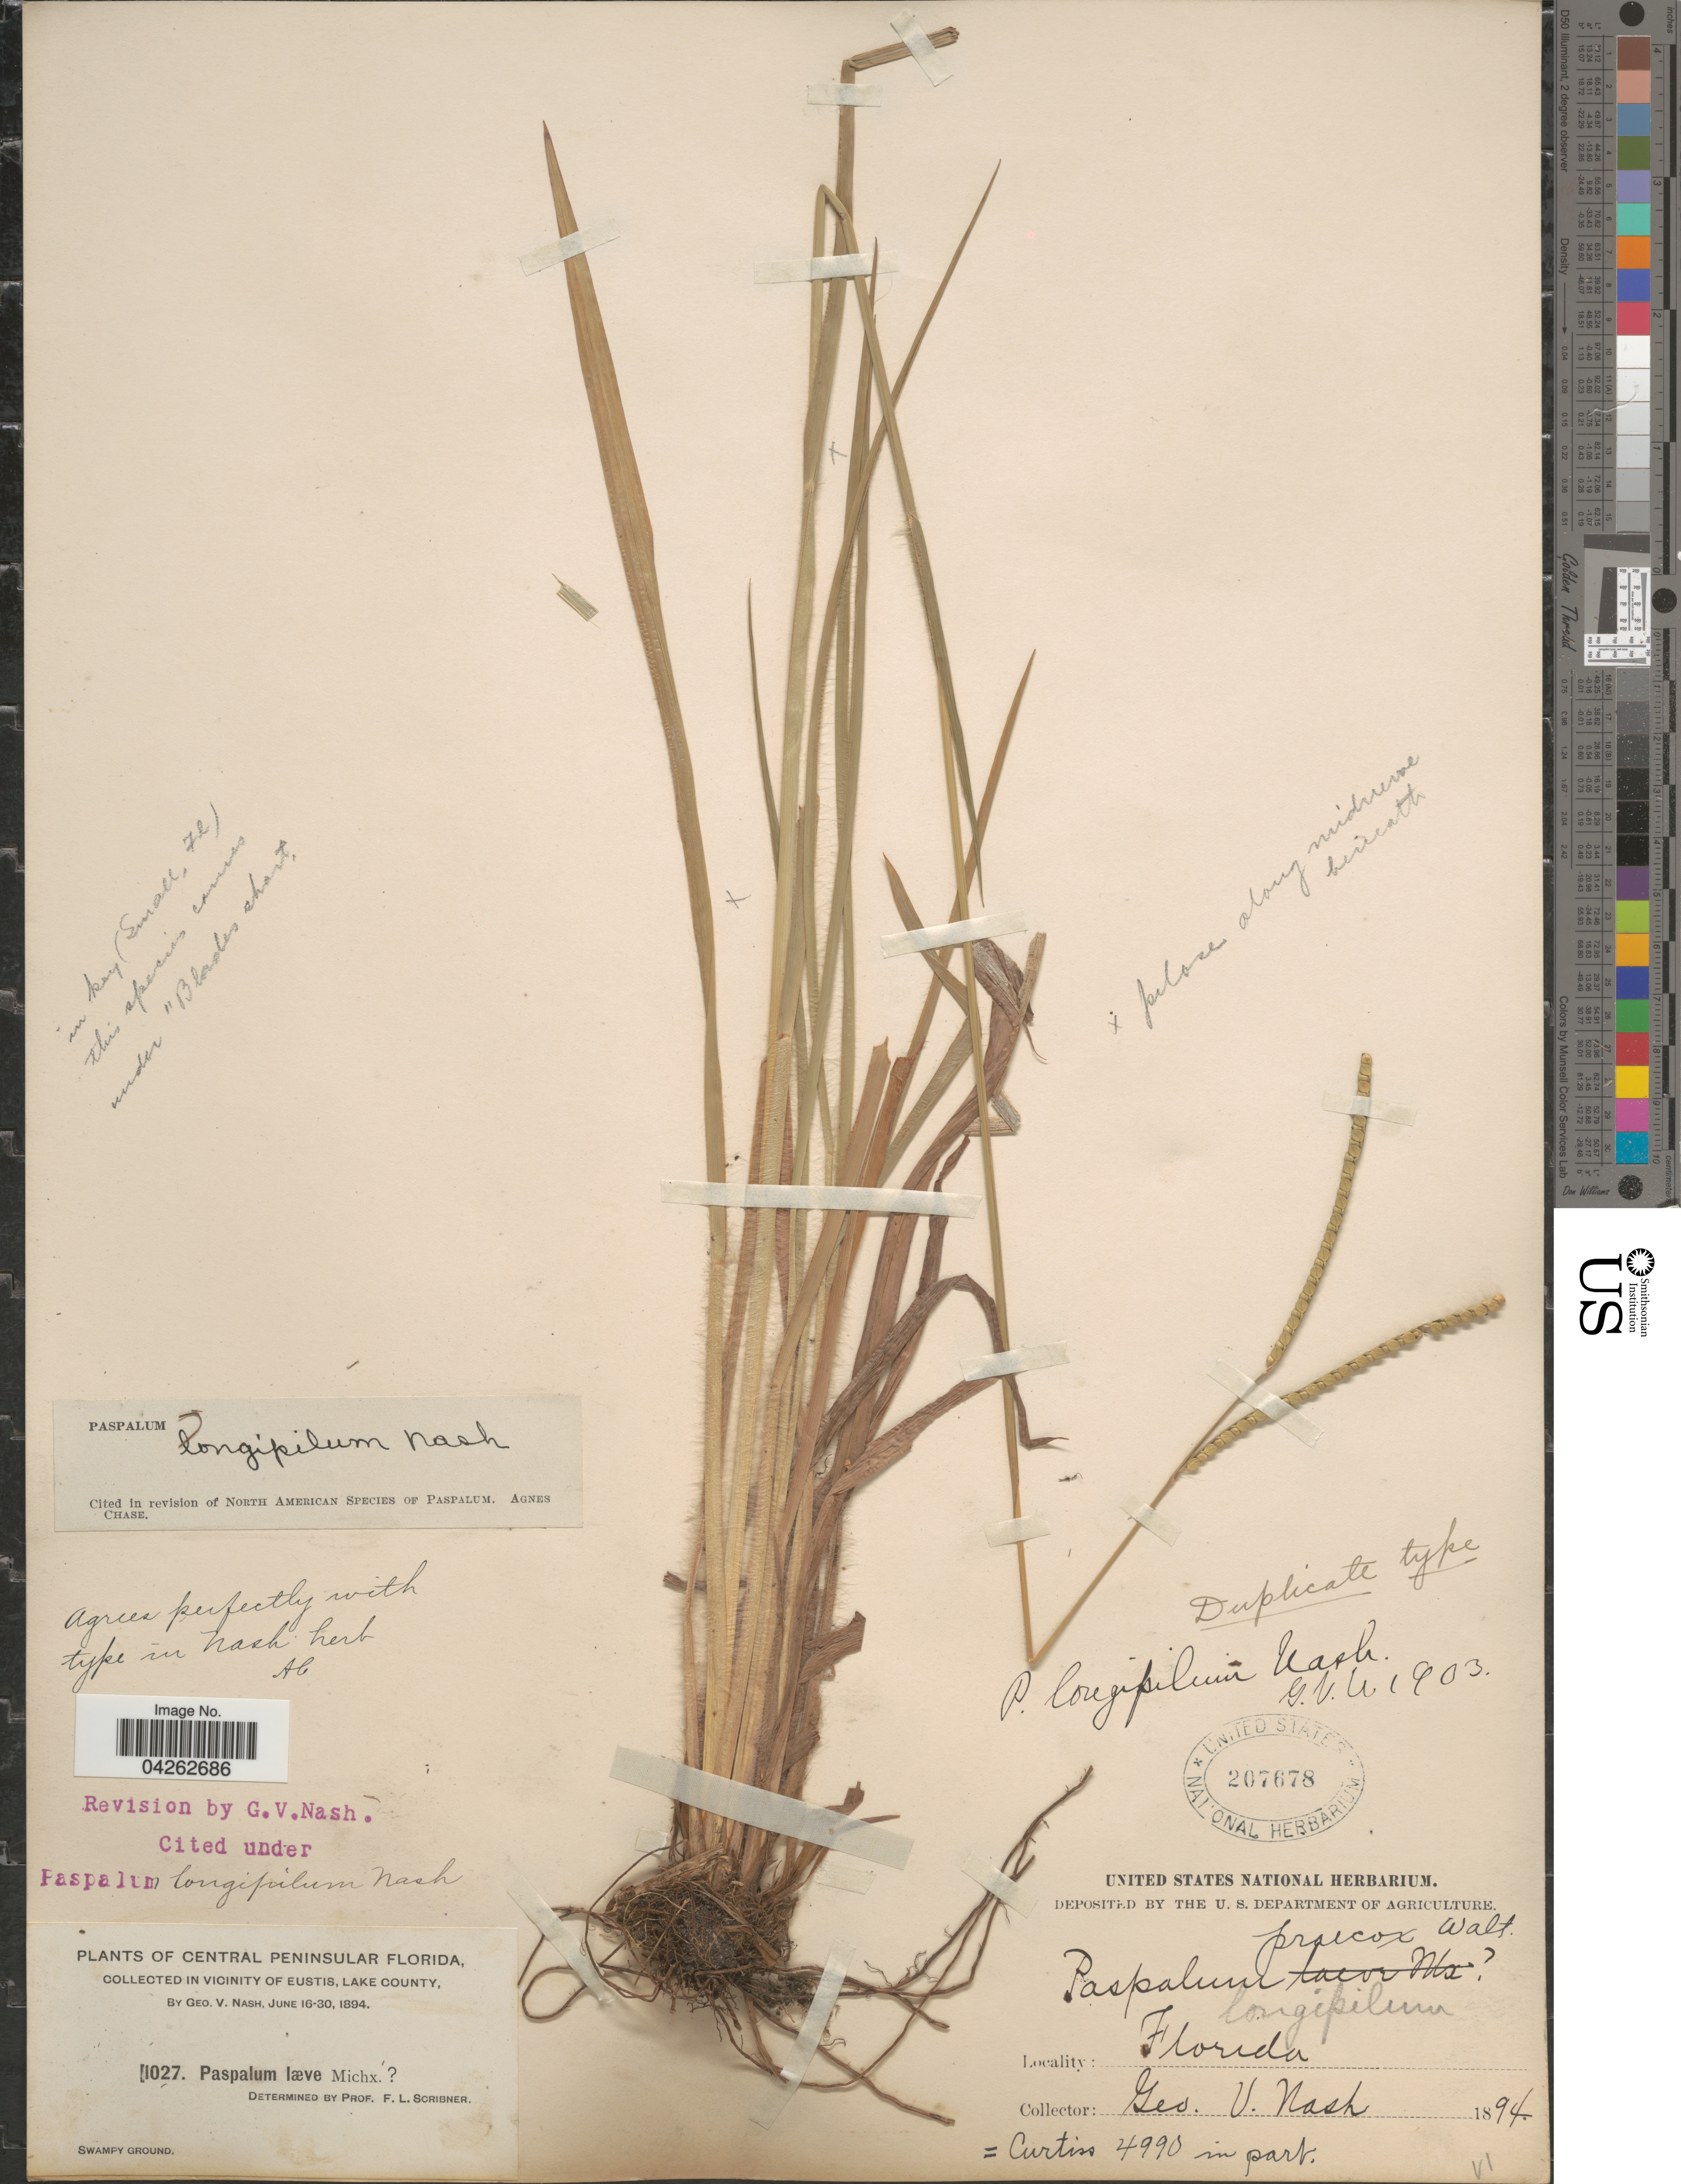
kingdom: Plantae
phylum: Tracheophyta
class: Liliopsida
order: Poales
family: Poaceae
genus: Paspalum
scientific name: Paspalum longipilum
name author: Nash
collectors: G. V. Nash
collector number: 1027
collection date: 1894-06-16/1894-06-30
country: United States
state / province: Florida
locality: Central Peninsular Florida. In vicinity of Eustis, Lake County. Swampy ground.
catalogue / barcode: US 207678